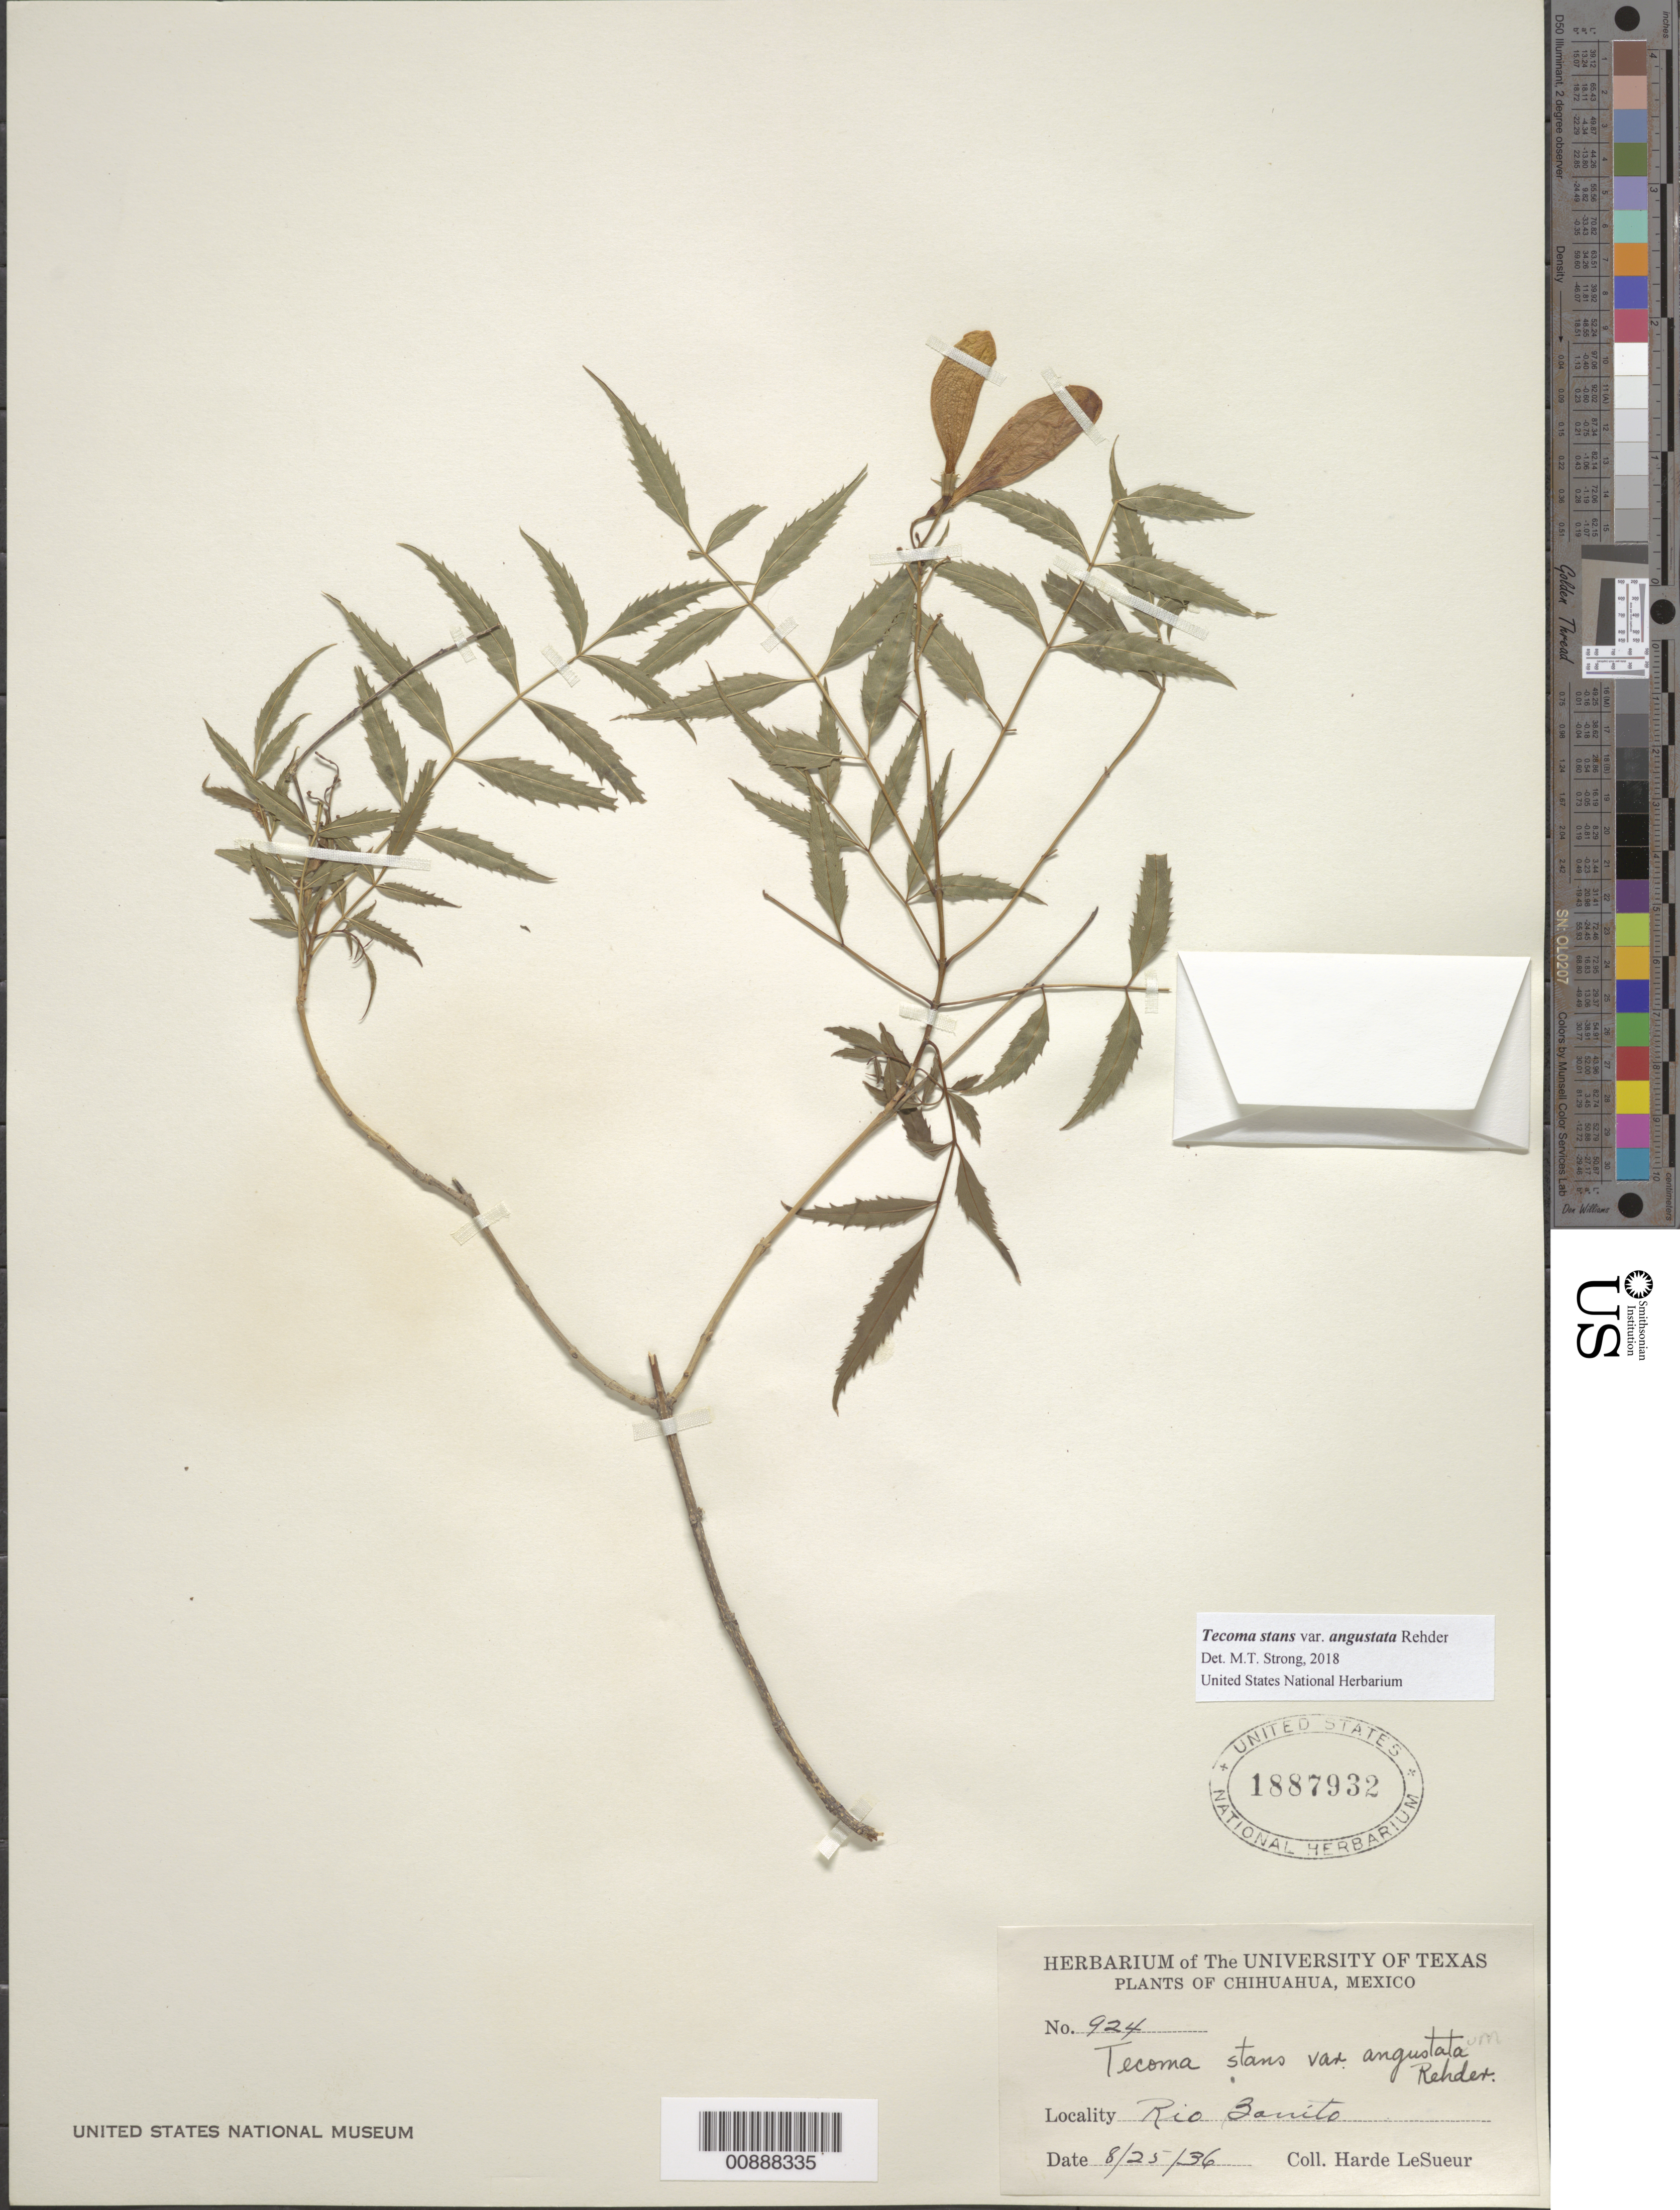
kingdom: Plantae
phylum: Tracheophyta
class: Magnoliopsida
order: Lamiales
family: Bignoniaceae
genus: Tecoma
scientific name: Tecoma stans var. angustata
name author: Rehder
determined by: Strong, M. T., (US), Smithsonian Institution - National Museum of Natural History (UNITED STATES)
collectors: D. H. LeSueur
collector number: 924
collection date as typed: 25 Aug 1936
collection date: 1936-08-25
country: Mexico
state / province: Chihuahua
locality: Río Bonito, Chihuahua.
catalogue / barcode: US 1887932